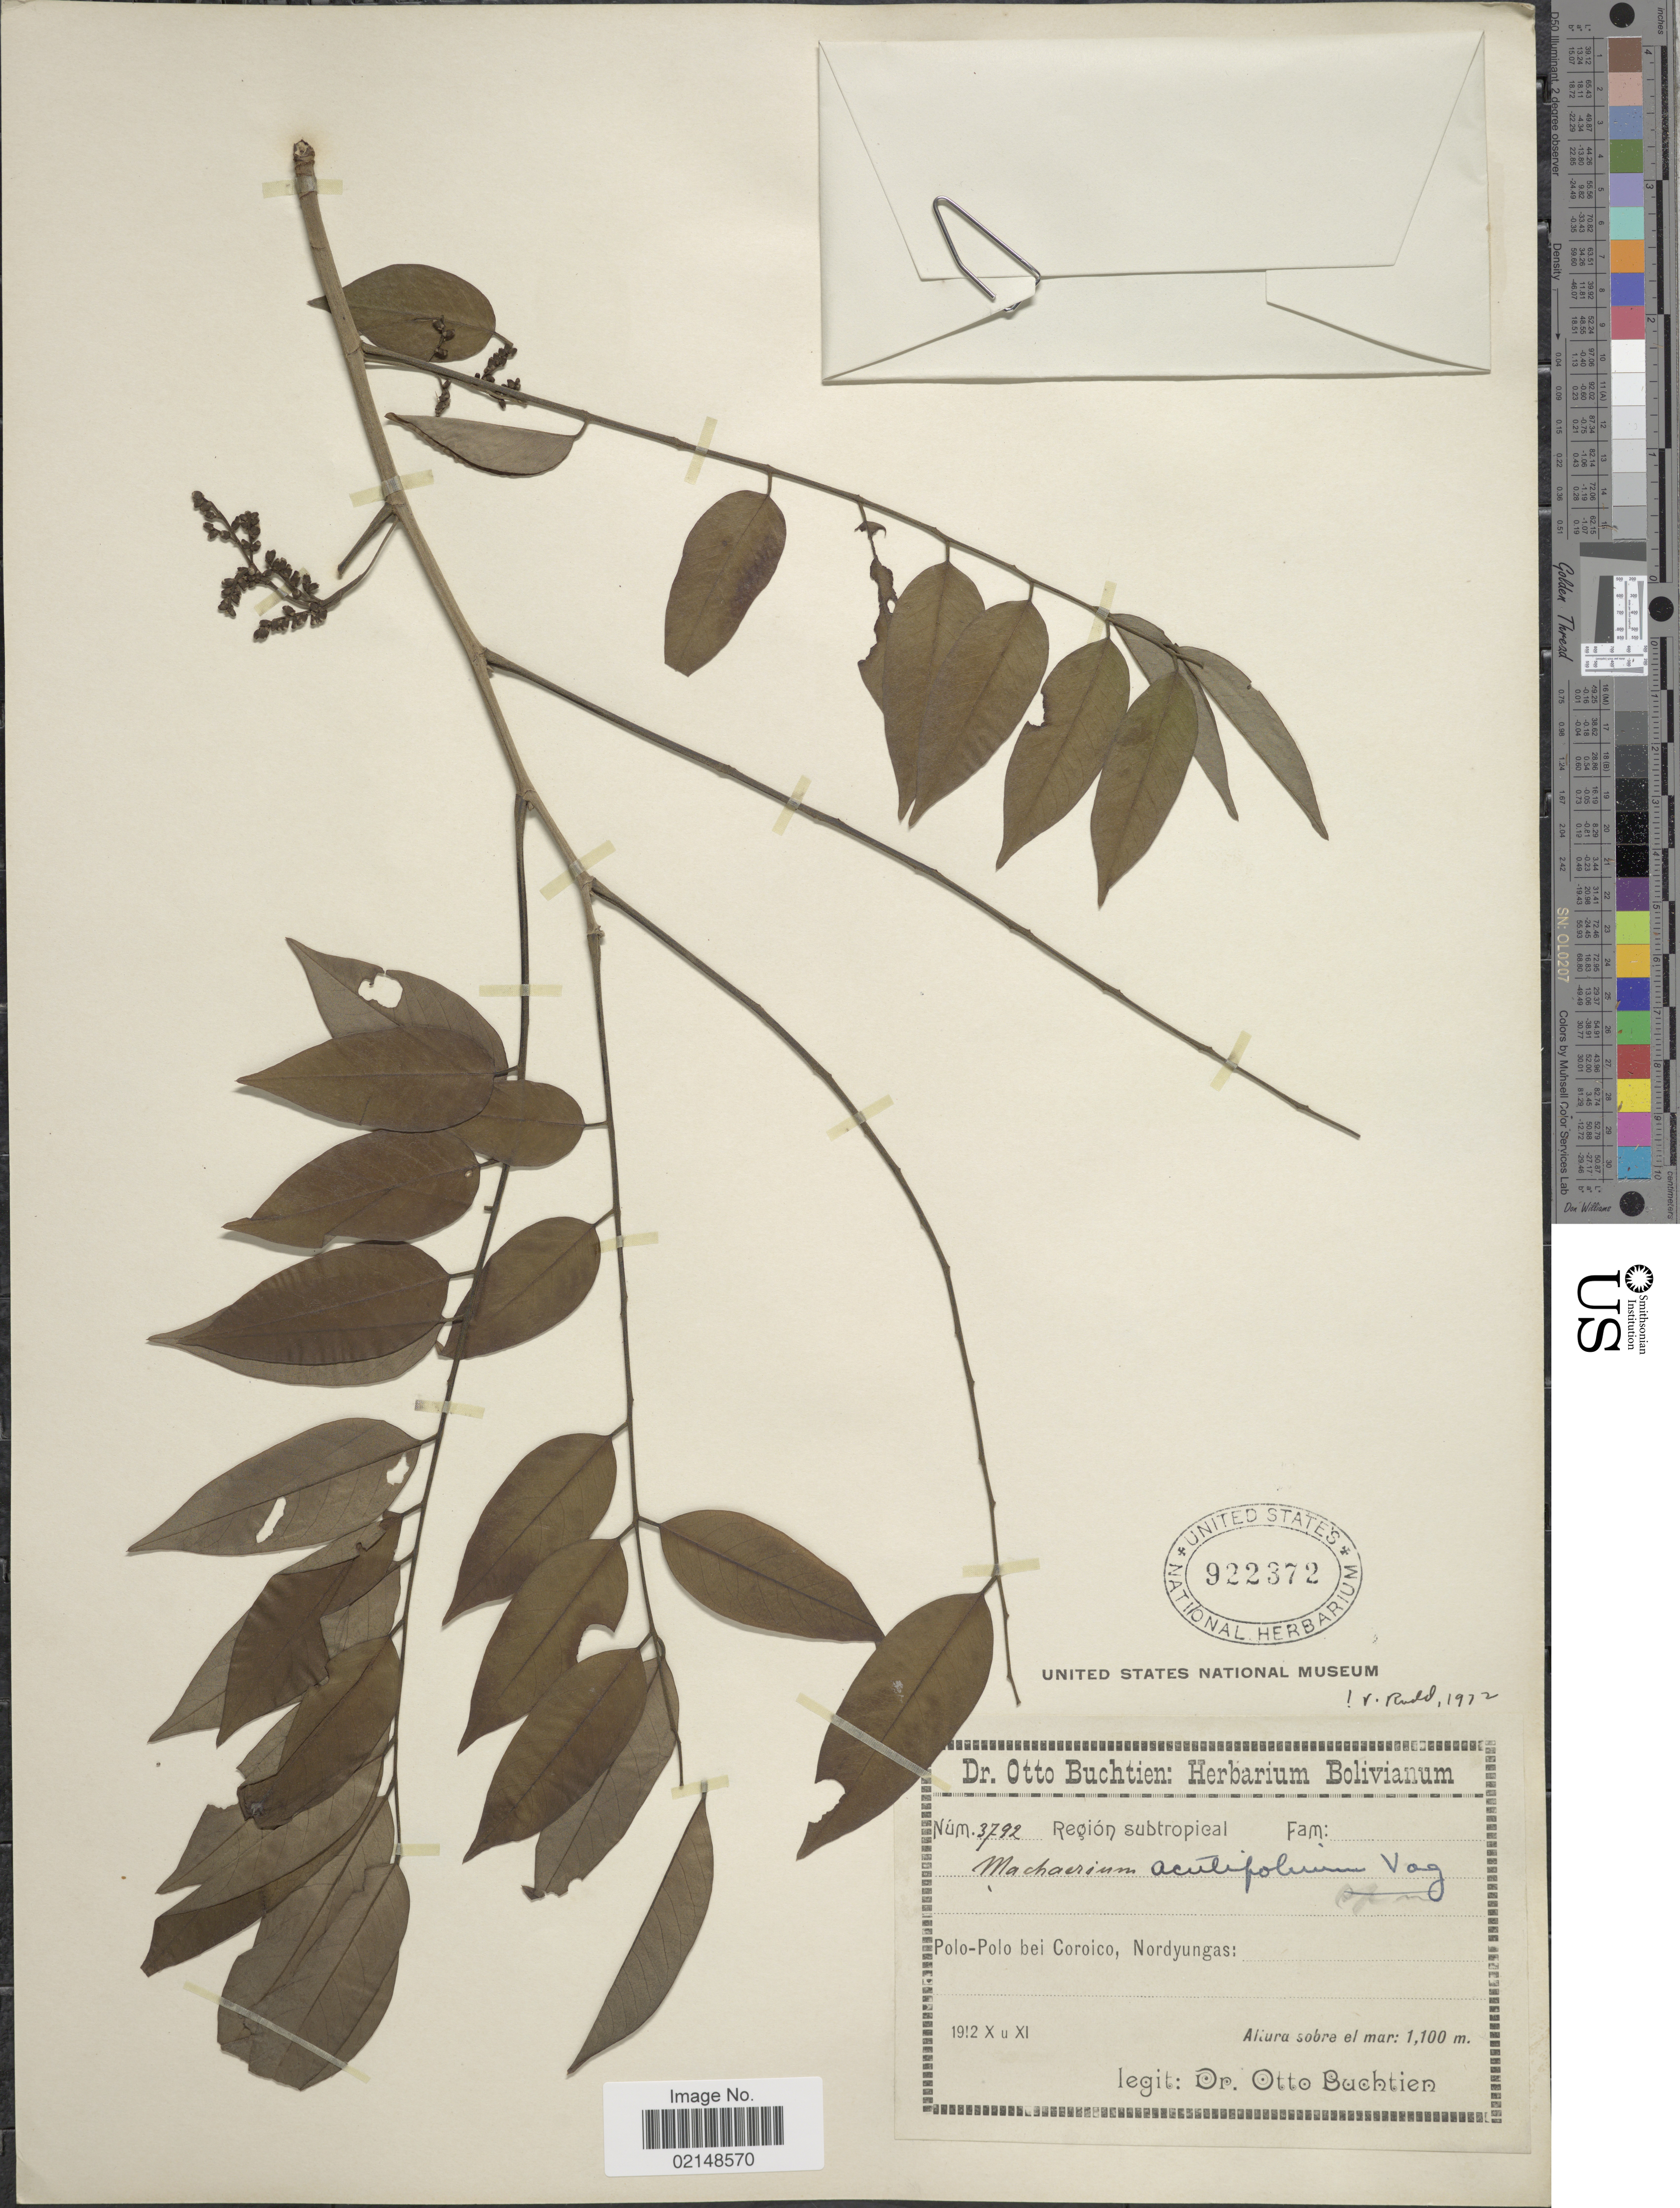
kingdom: Plantae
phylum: Tracheophyta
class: Magnoliopsida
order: Fabales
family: Fabaceae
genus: Machaerium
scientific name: Machaerium acutifolium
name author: Vogel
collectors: O. Buchtien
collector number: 3792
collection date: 1912-10/1912-11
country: Bolivia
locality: Polo-Polo bei Coroico, Nordyungas. Region subtropical.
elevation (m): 1100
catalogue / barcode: US 922372